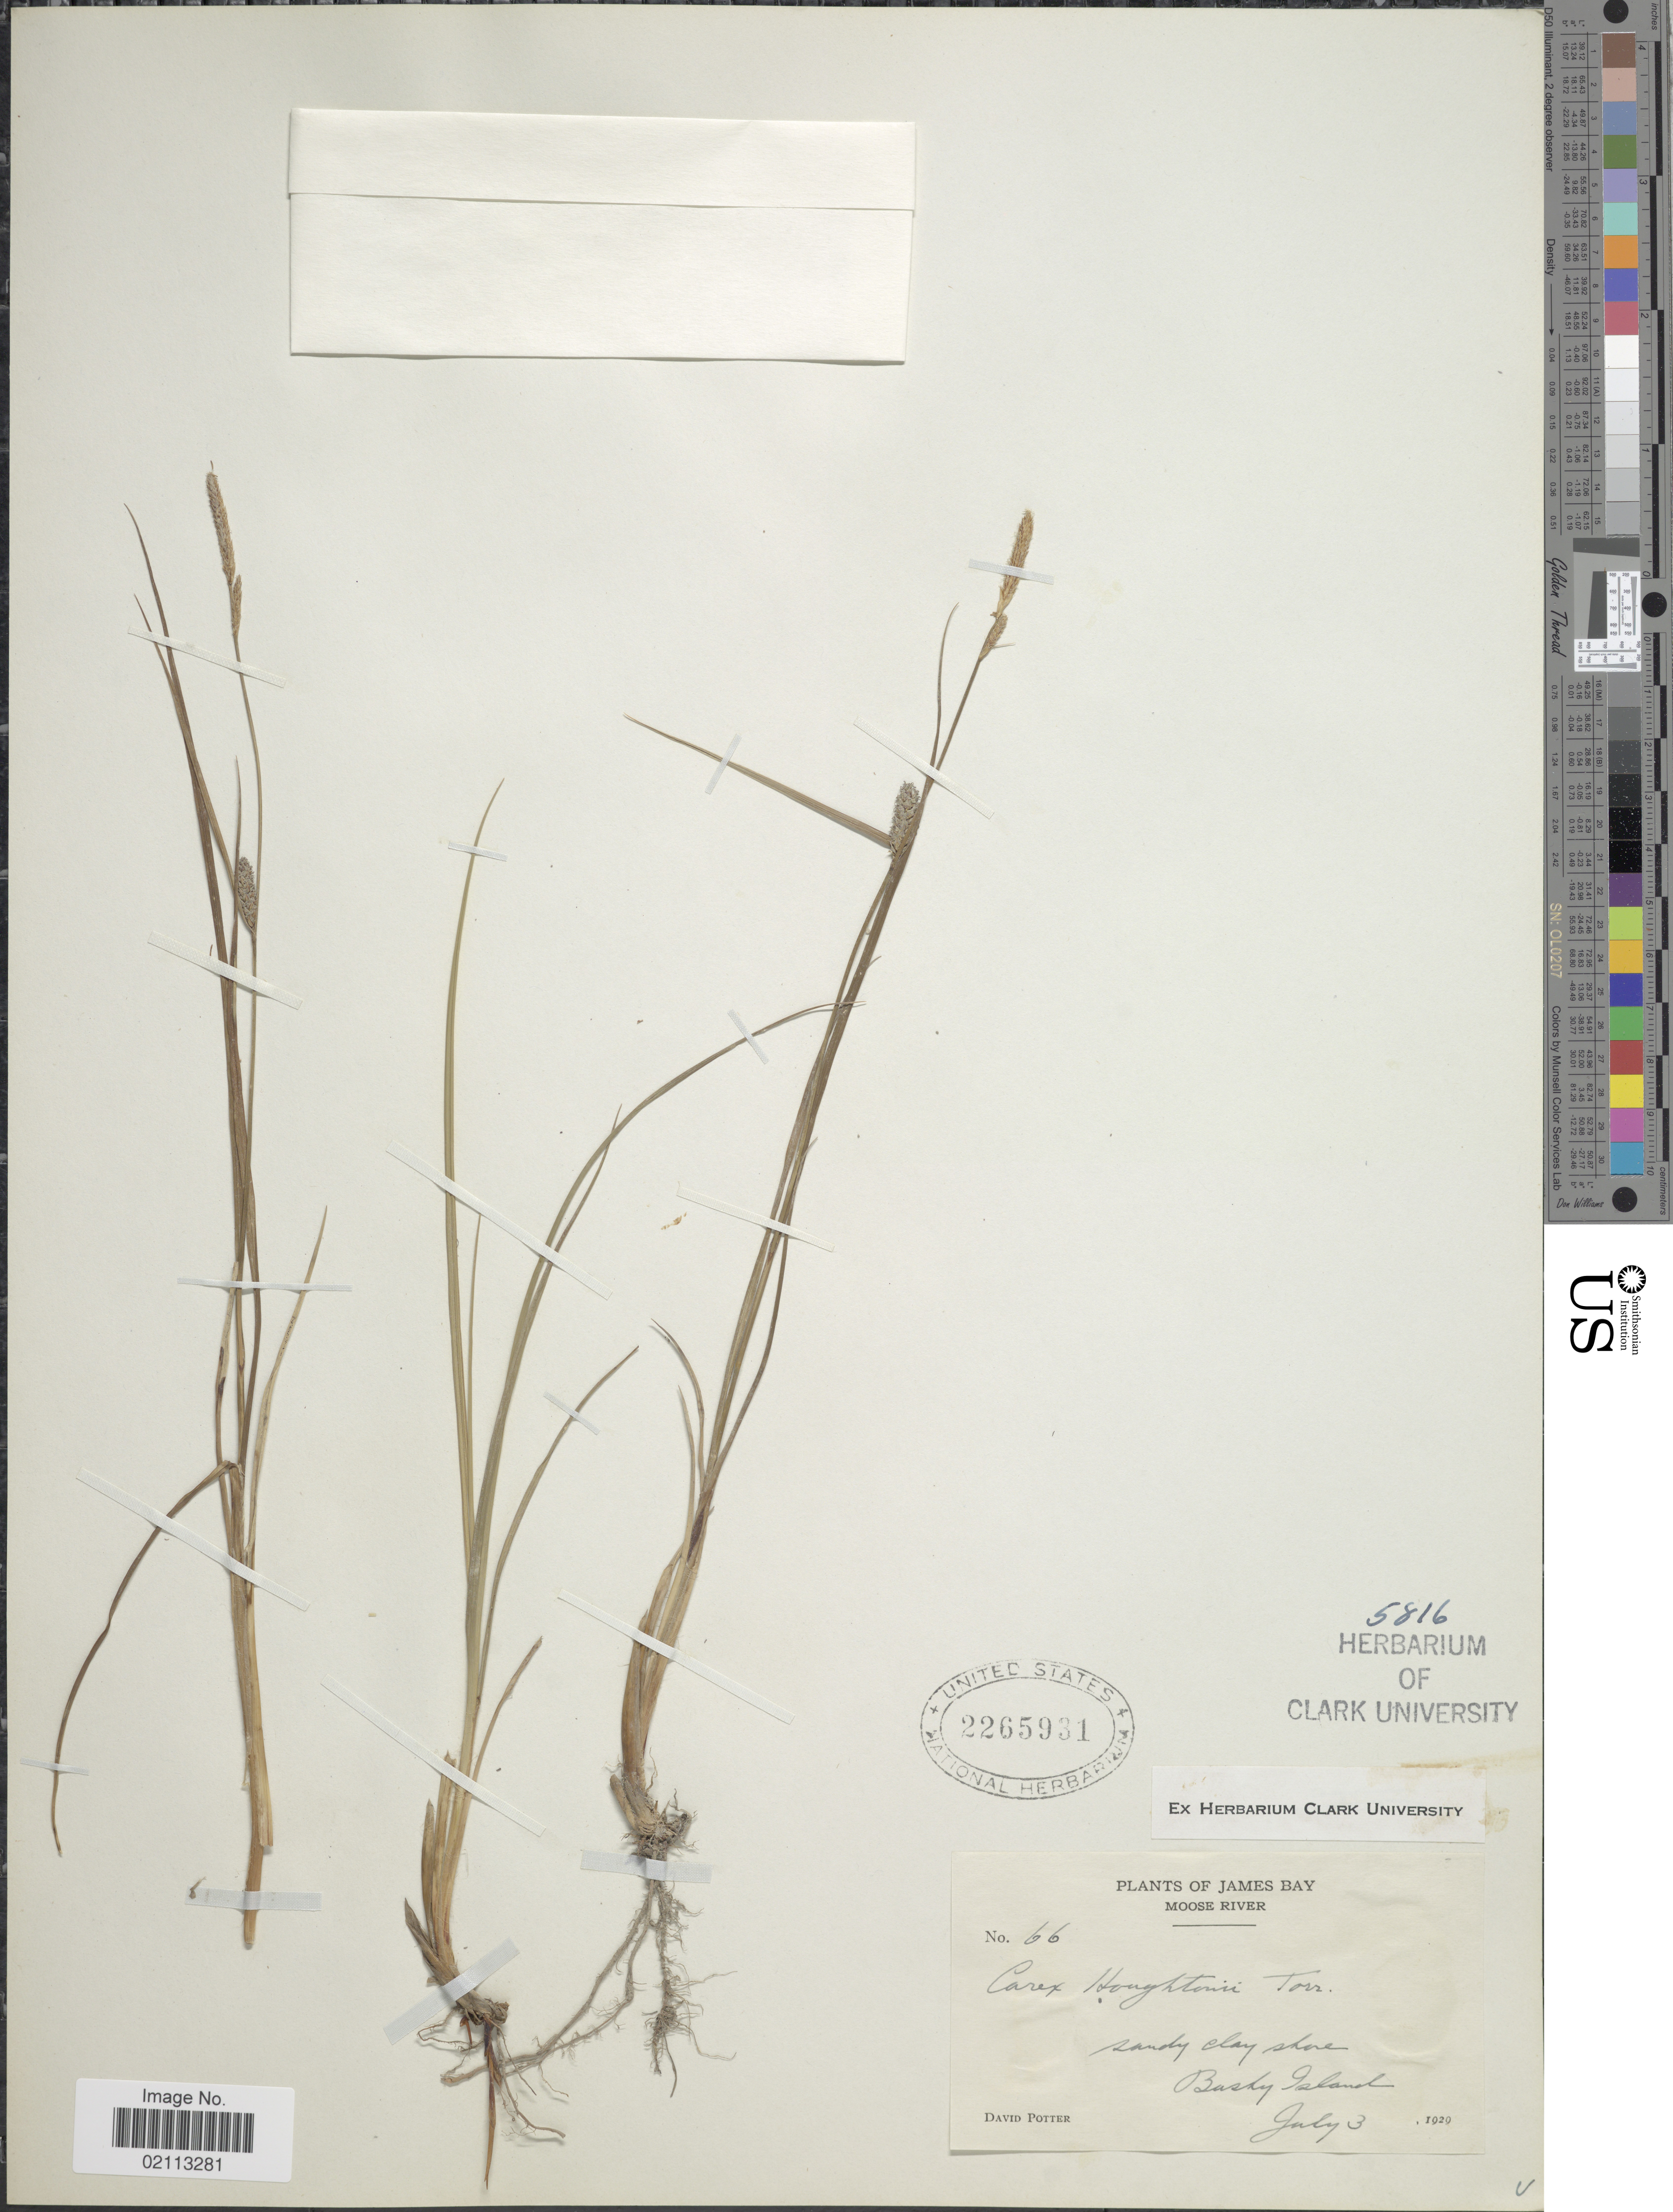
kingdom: Plantae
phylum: Tracheophyta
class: Liliopsida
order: Poales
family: Cyperaceae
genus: Carex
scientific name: Carex houghtoniana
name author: Torr. ex Dewey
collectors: D. Potter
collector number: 66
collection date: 1929-07-03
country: Canada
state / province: Ontario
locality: James Bay, Moose River, Sandy clay shore Bushy Island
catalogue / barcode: US 2265931